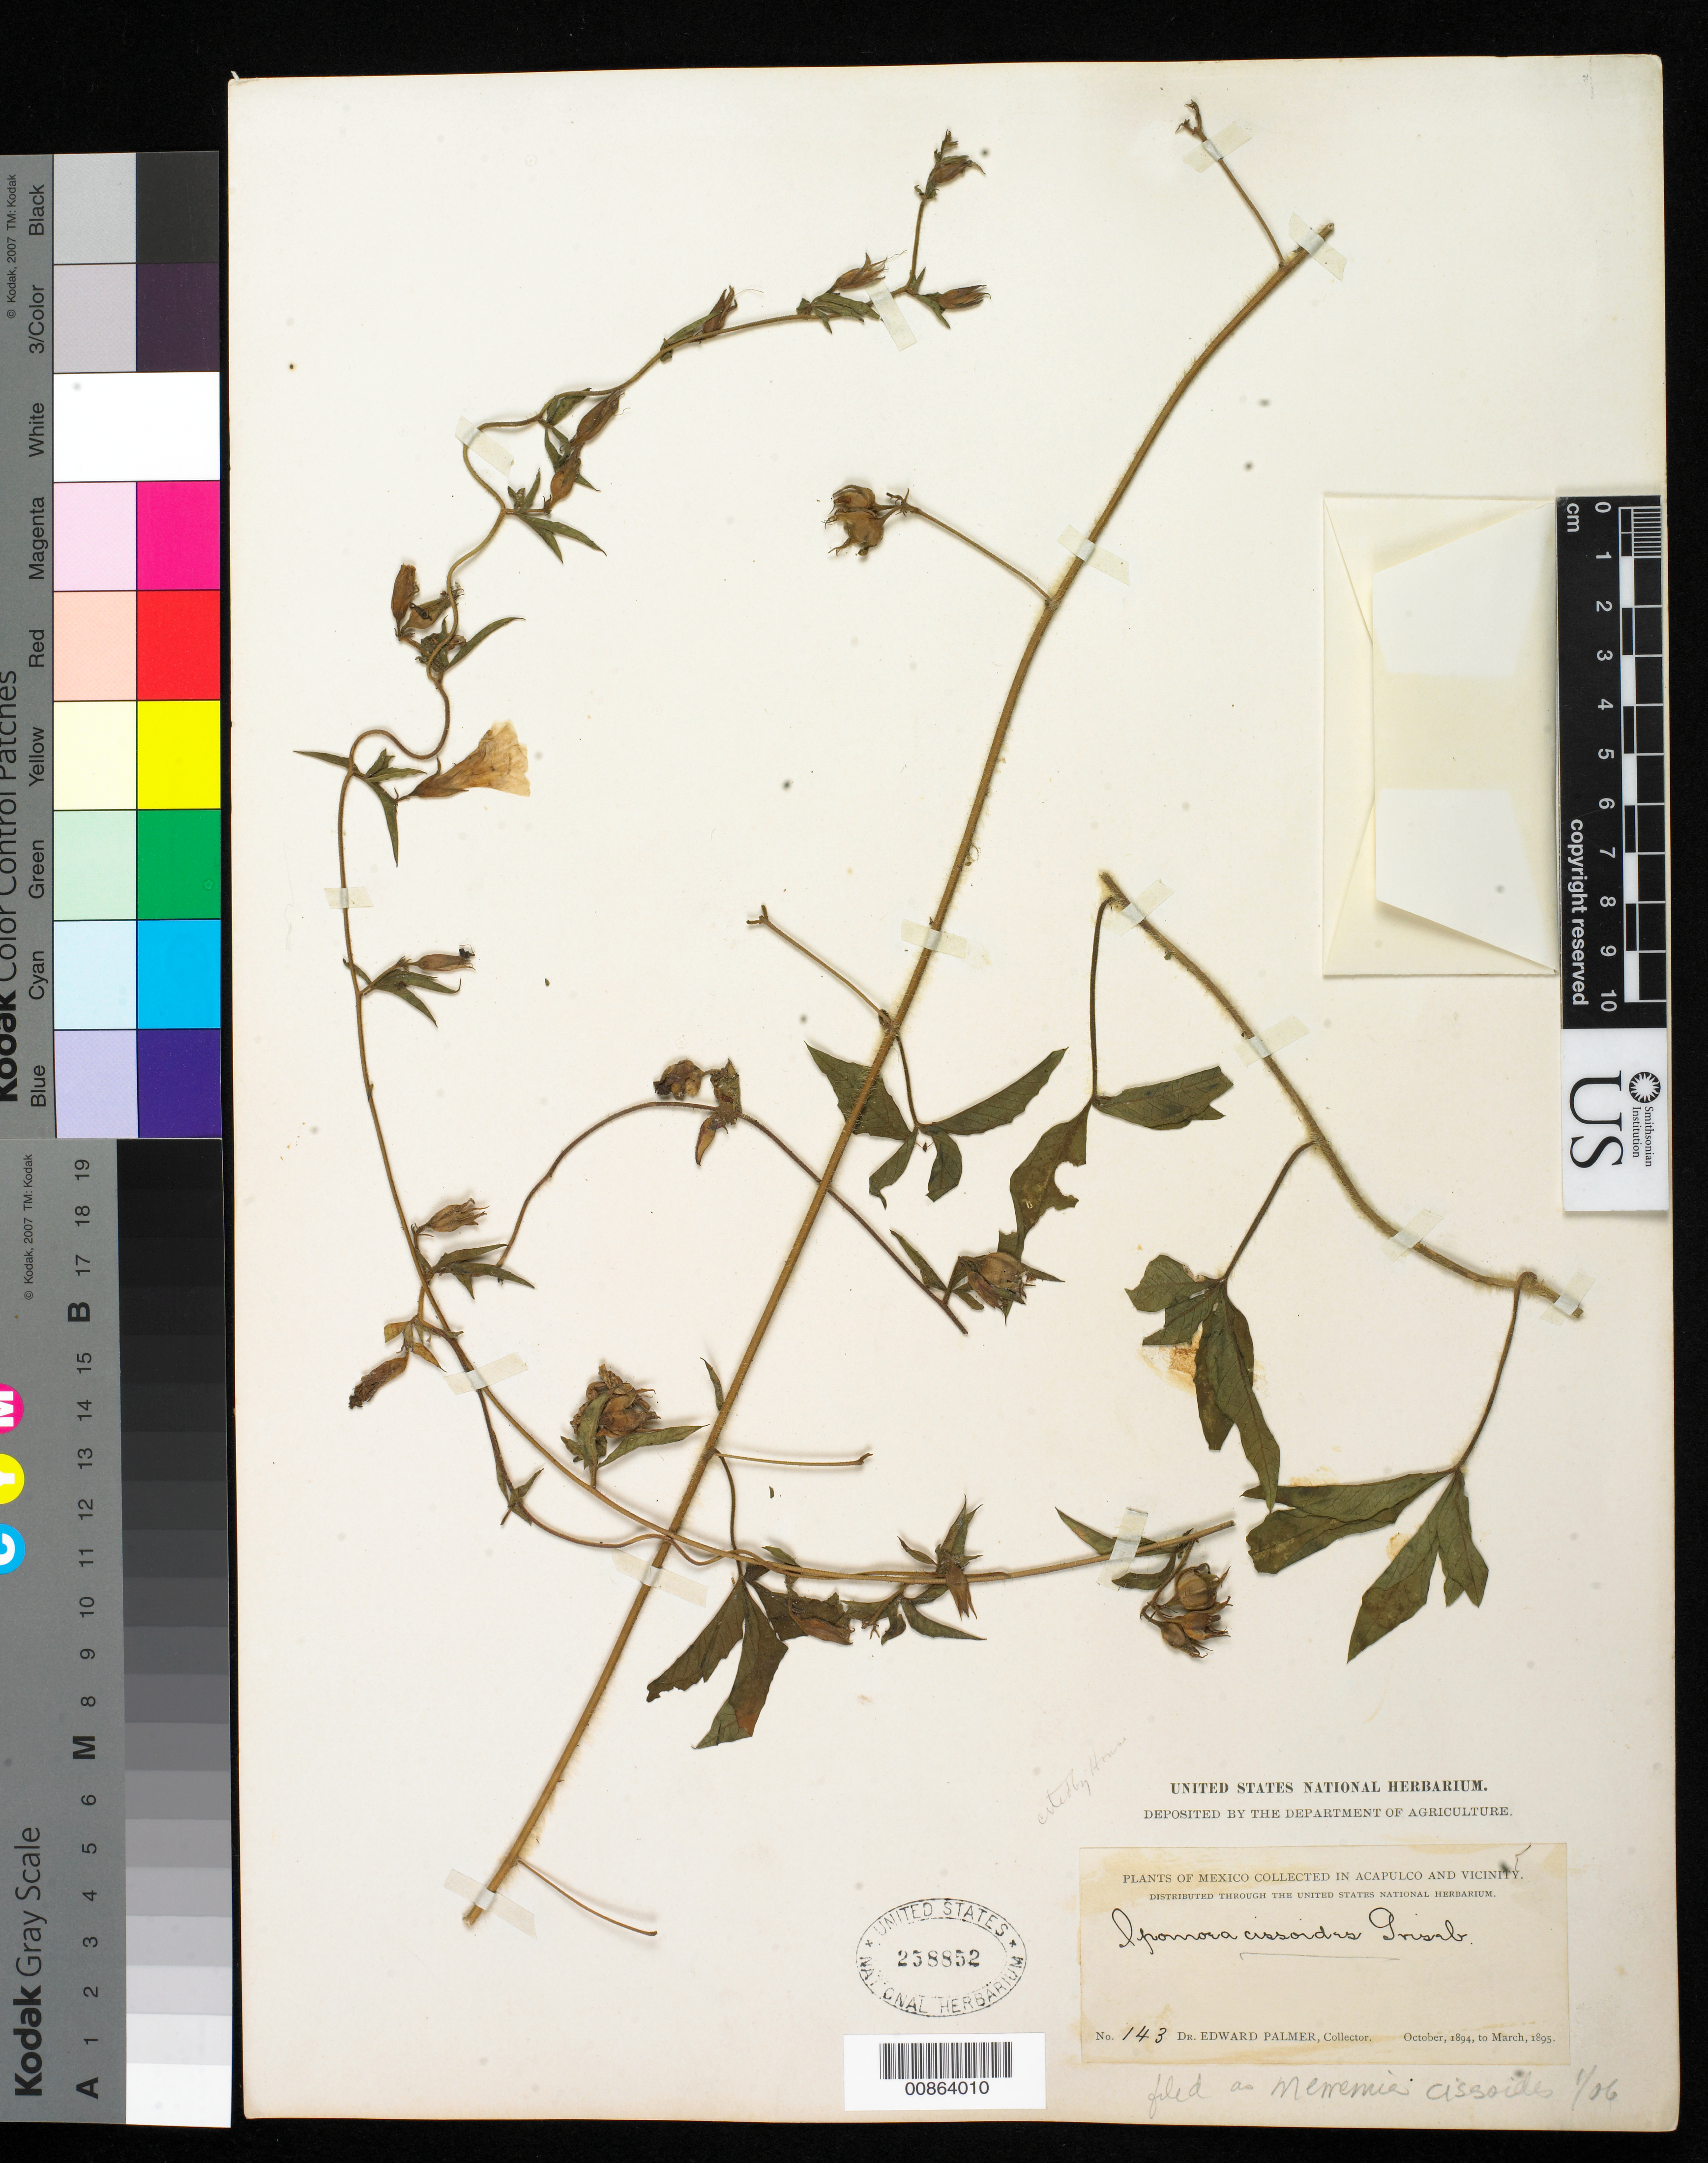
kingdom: Plantae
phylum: Tracheophyta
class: Magnoliopsida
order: Solanales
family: Convolvulaceae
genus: Distimake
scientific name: Distimake cissoides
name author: (Lam.) A. R. Simões & Staples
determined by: Strong, Mark T., (BOT), Smithsonian Institution - National Museum of Natural History (UNITED STATES)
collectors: E. Palmer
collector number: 143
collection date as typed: Oct 1894 to -- Mar 1895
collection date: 1894-10/1895-03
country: Mexico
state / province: Guerrero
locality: Acapulco, Guerrero and vicinity.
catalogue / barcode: US 258852